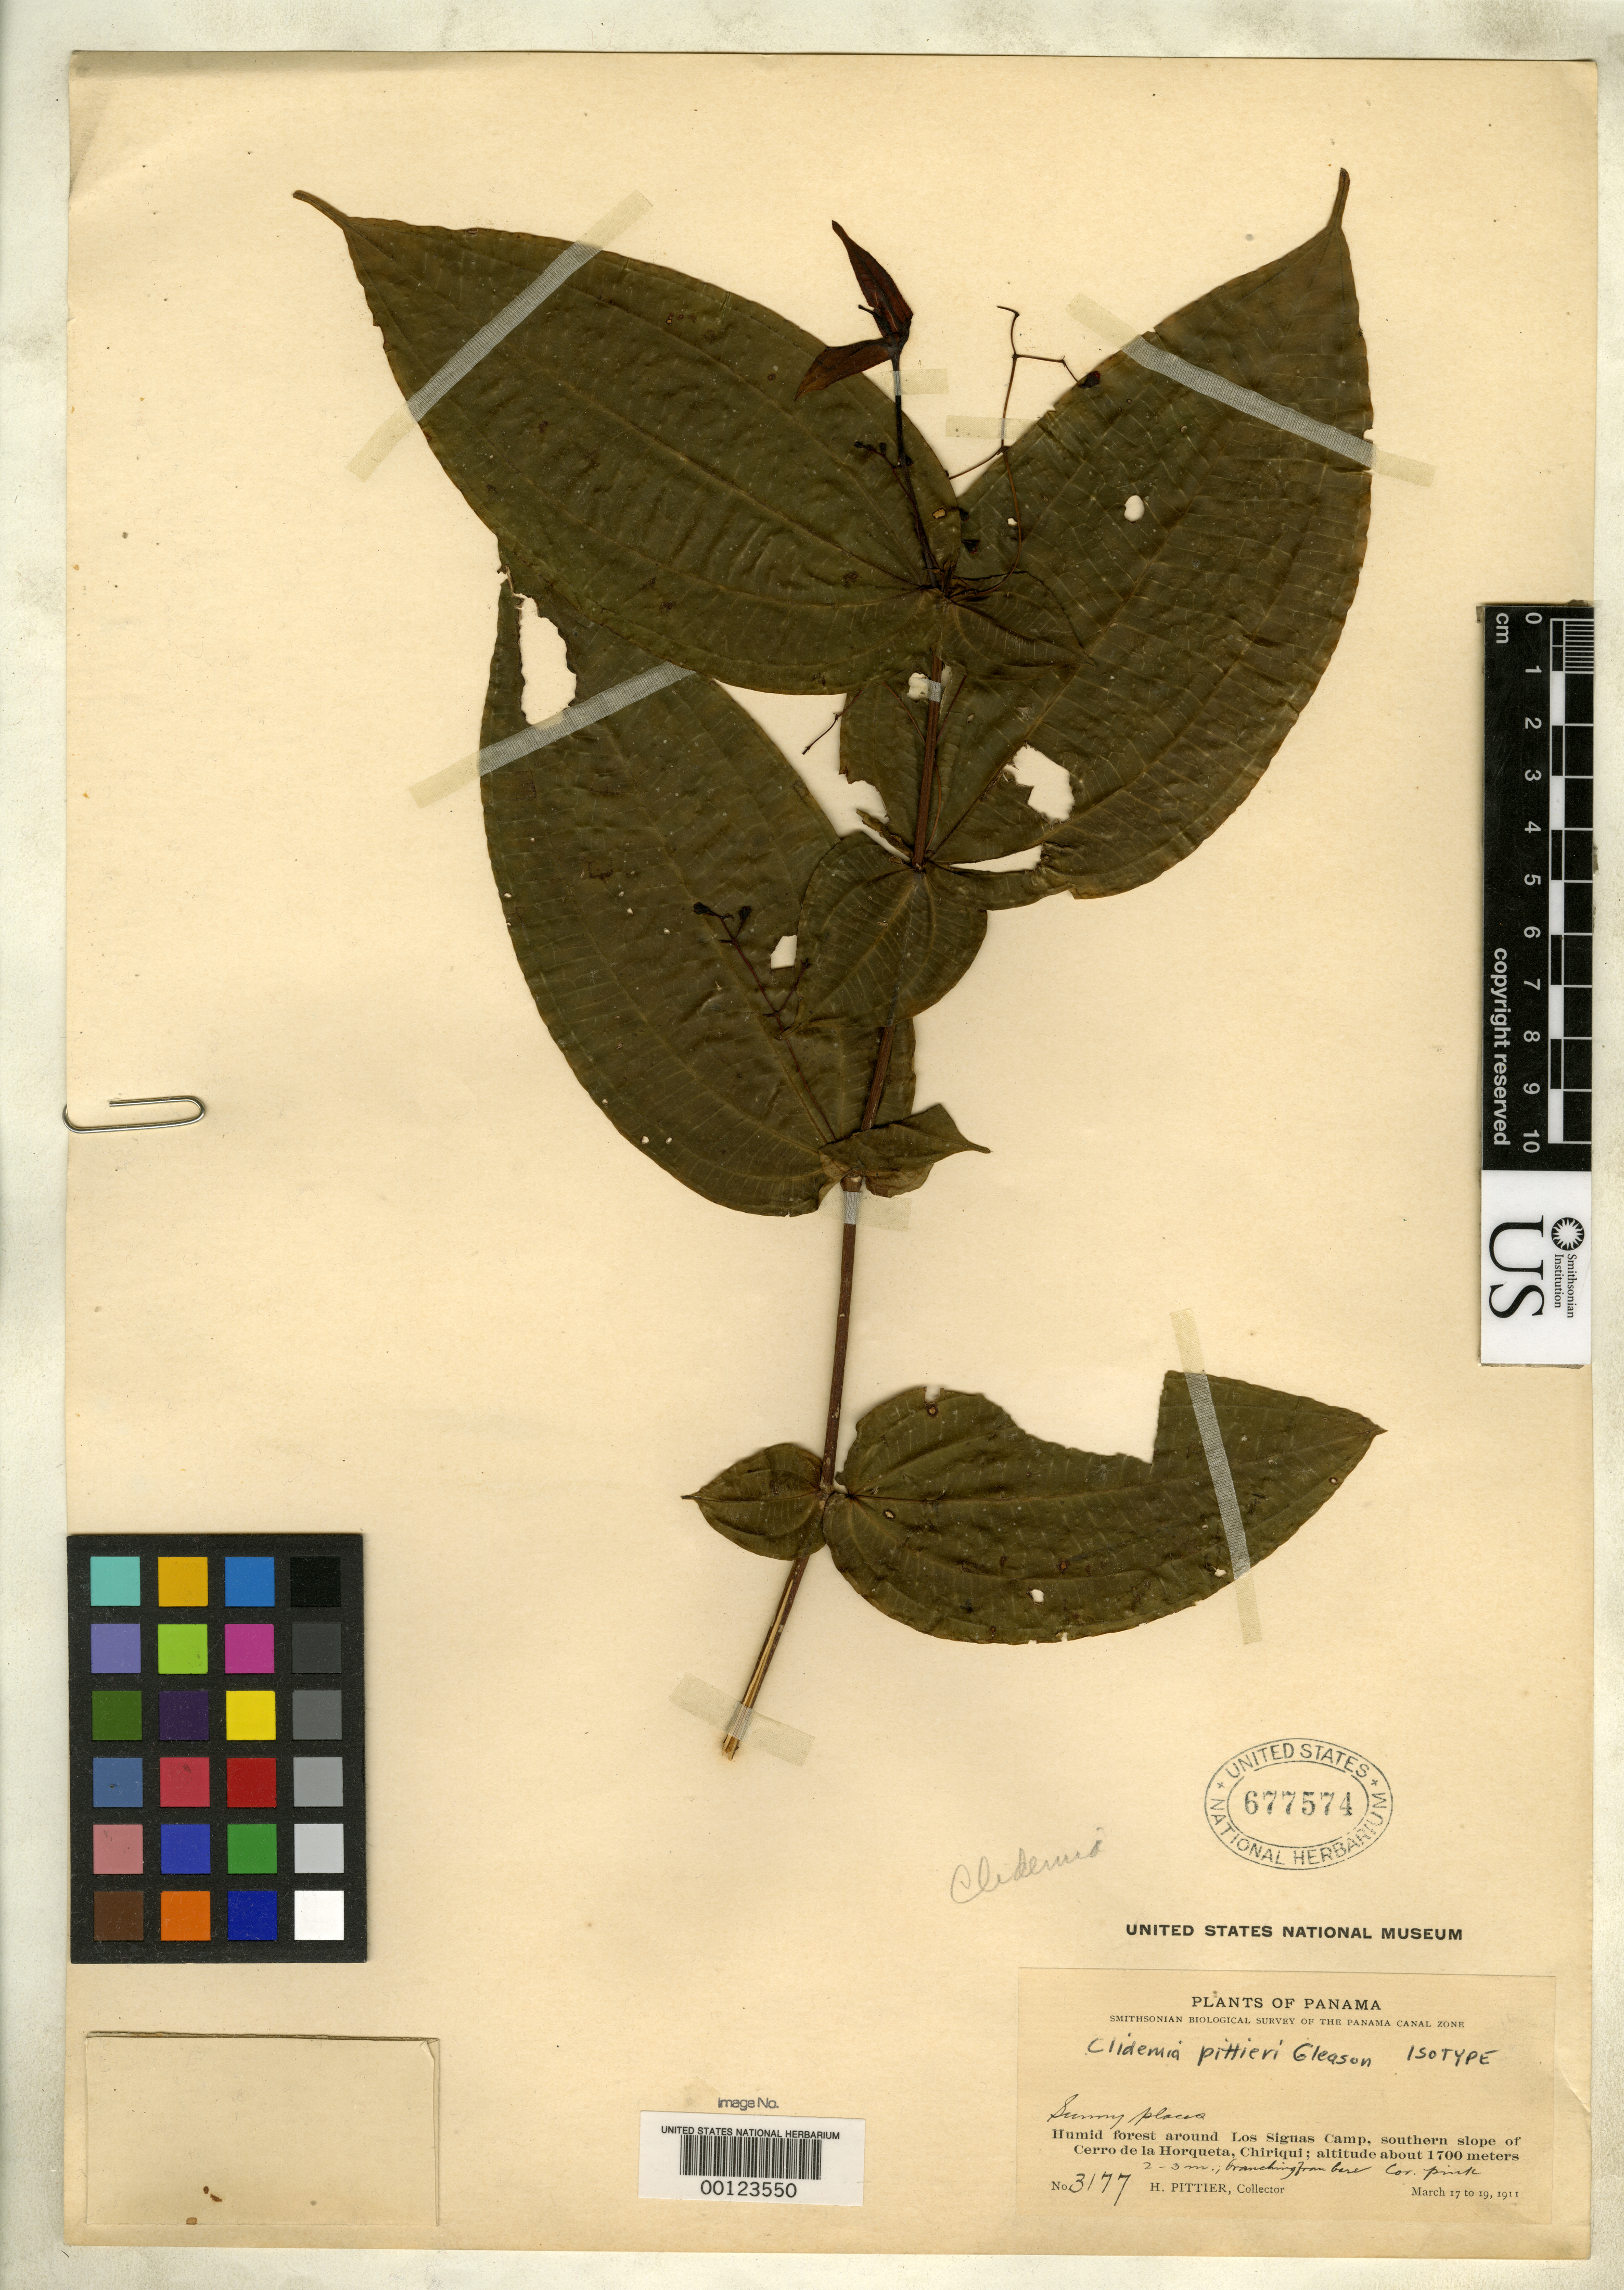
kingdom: Plantae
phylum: Tracheophyta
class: Magnoliopsida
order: Myrtales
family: Melastomataceae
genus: Clidemia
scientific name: Clidemia pittieri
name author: Gleason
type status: Isotype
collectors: H. F. Pittier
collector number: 3177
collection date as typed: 17 Mar 1911 to 19 Mar 1911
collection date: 1911-03-17/1911-03-19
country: Panama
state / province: Chiriquí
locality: Cerro de La Horqueta.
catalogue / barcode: US 677574